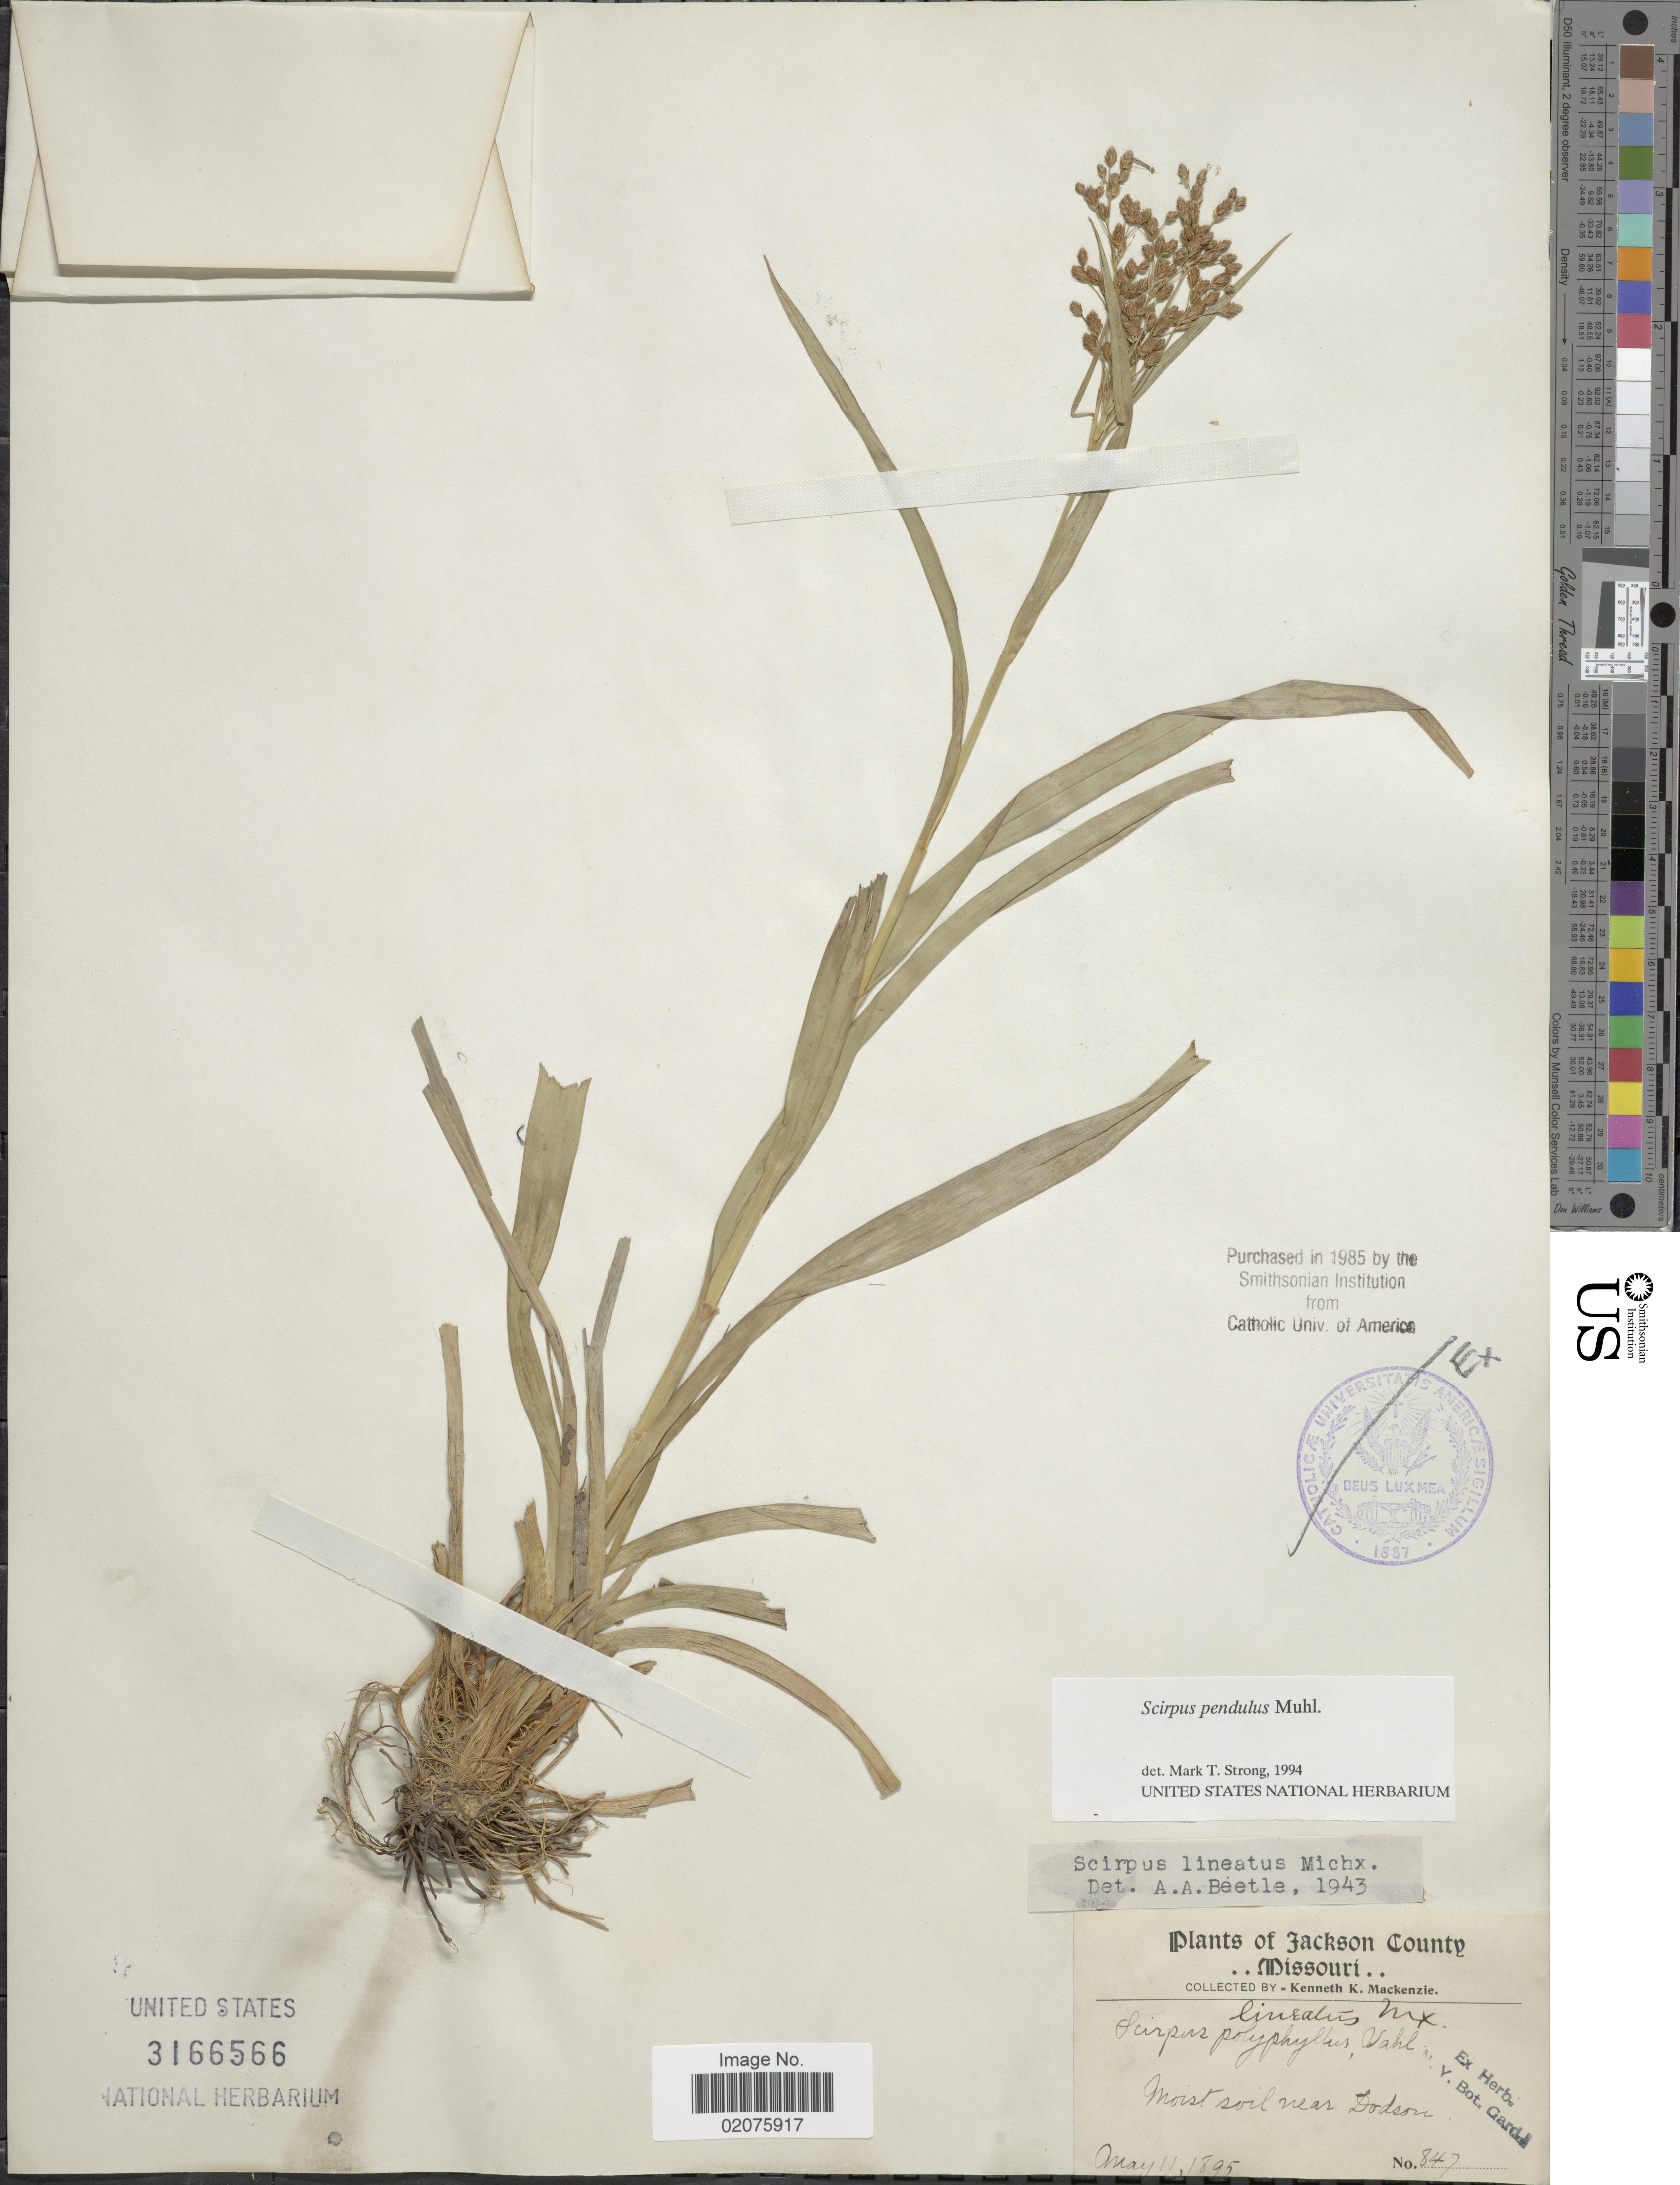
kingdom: Plantae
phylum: Tracheophyta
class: Liliopsida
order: Poales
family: Cyperaceae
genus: Scirpus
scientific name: Scirpus pendulus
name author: Muhl.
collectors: K. K. Mackenzie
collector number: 847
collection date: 1895-05-11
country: United States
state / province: Missouri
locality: Jackson County. Moist soil near Dodson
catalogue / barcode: US 3166566